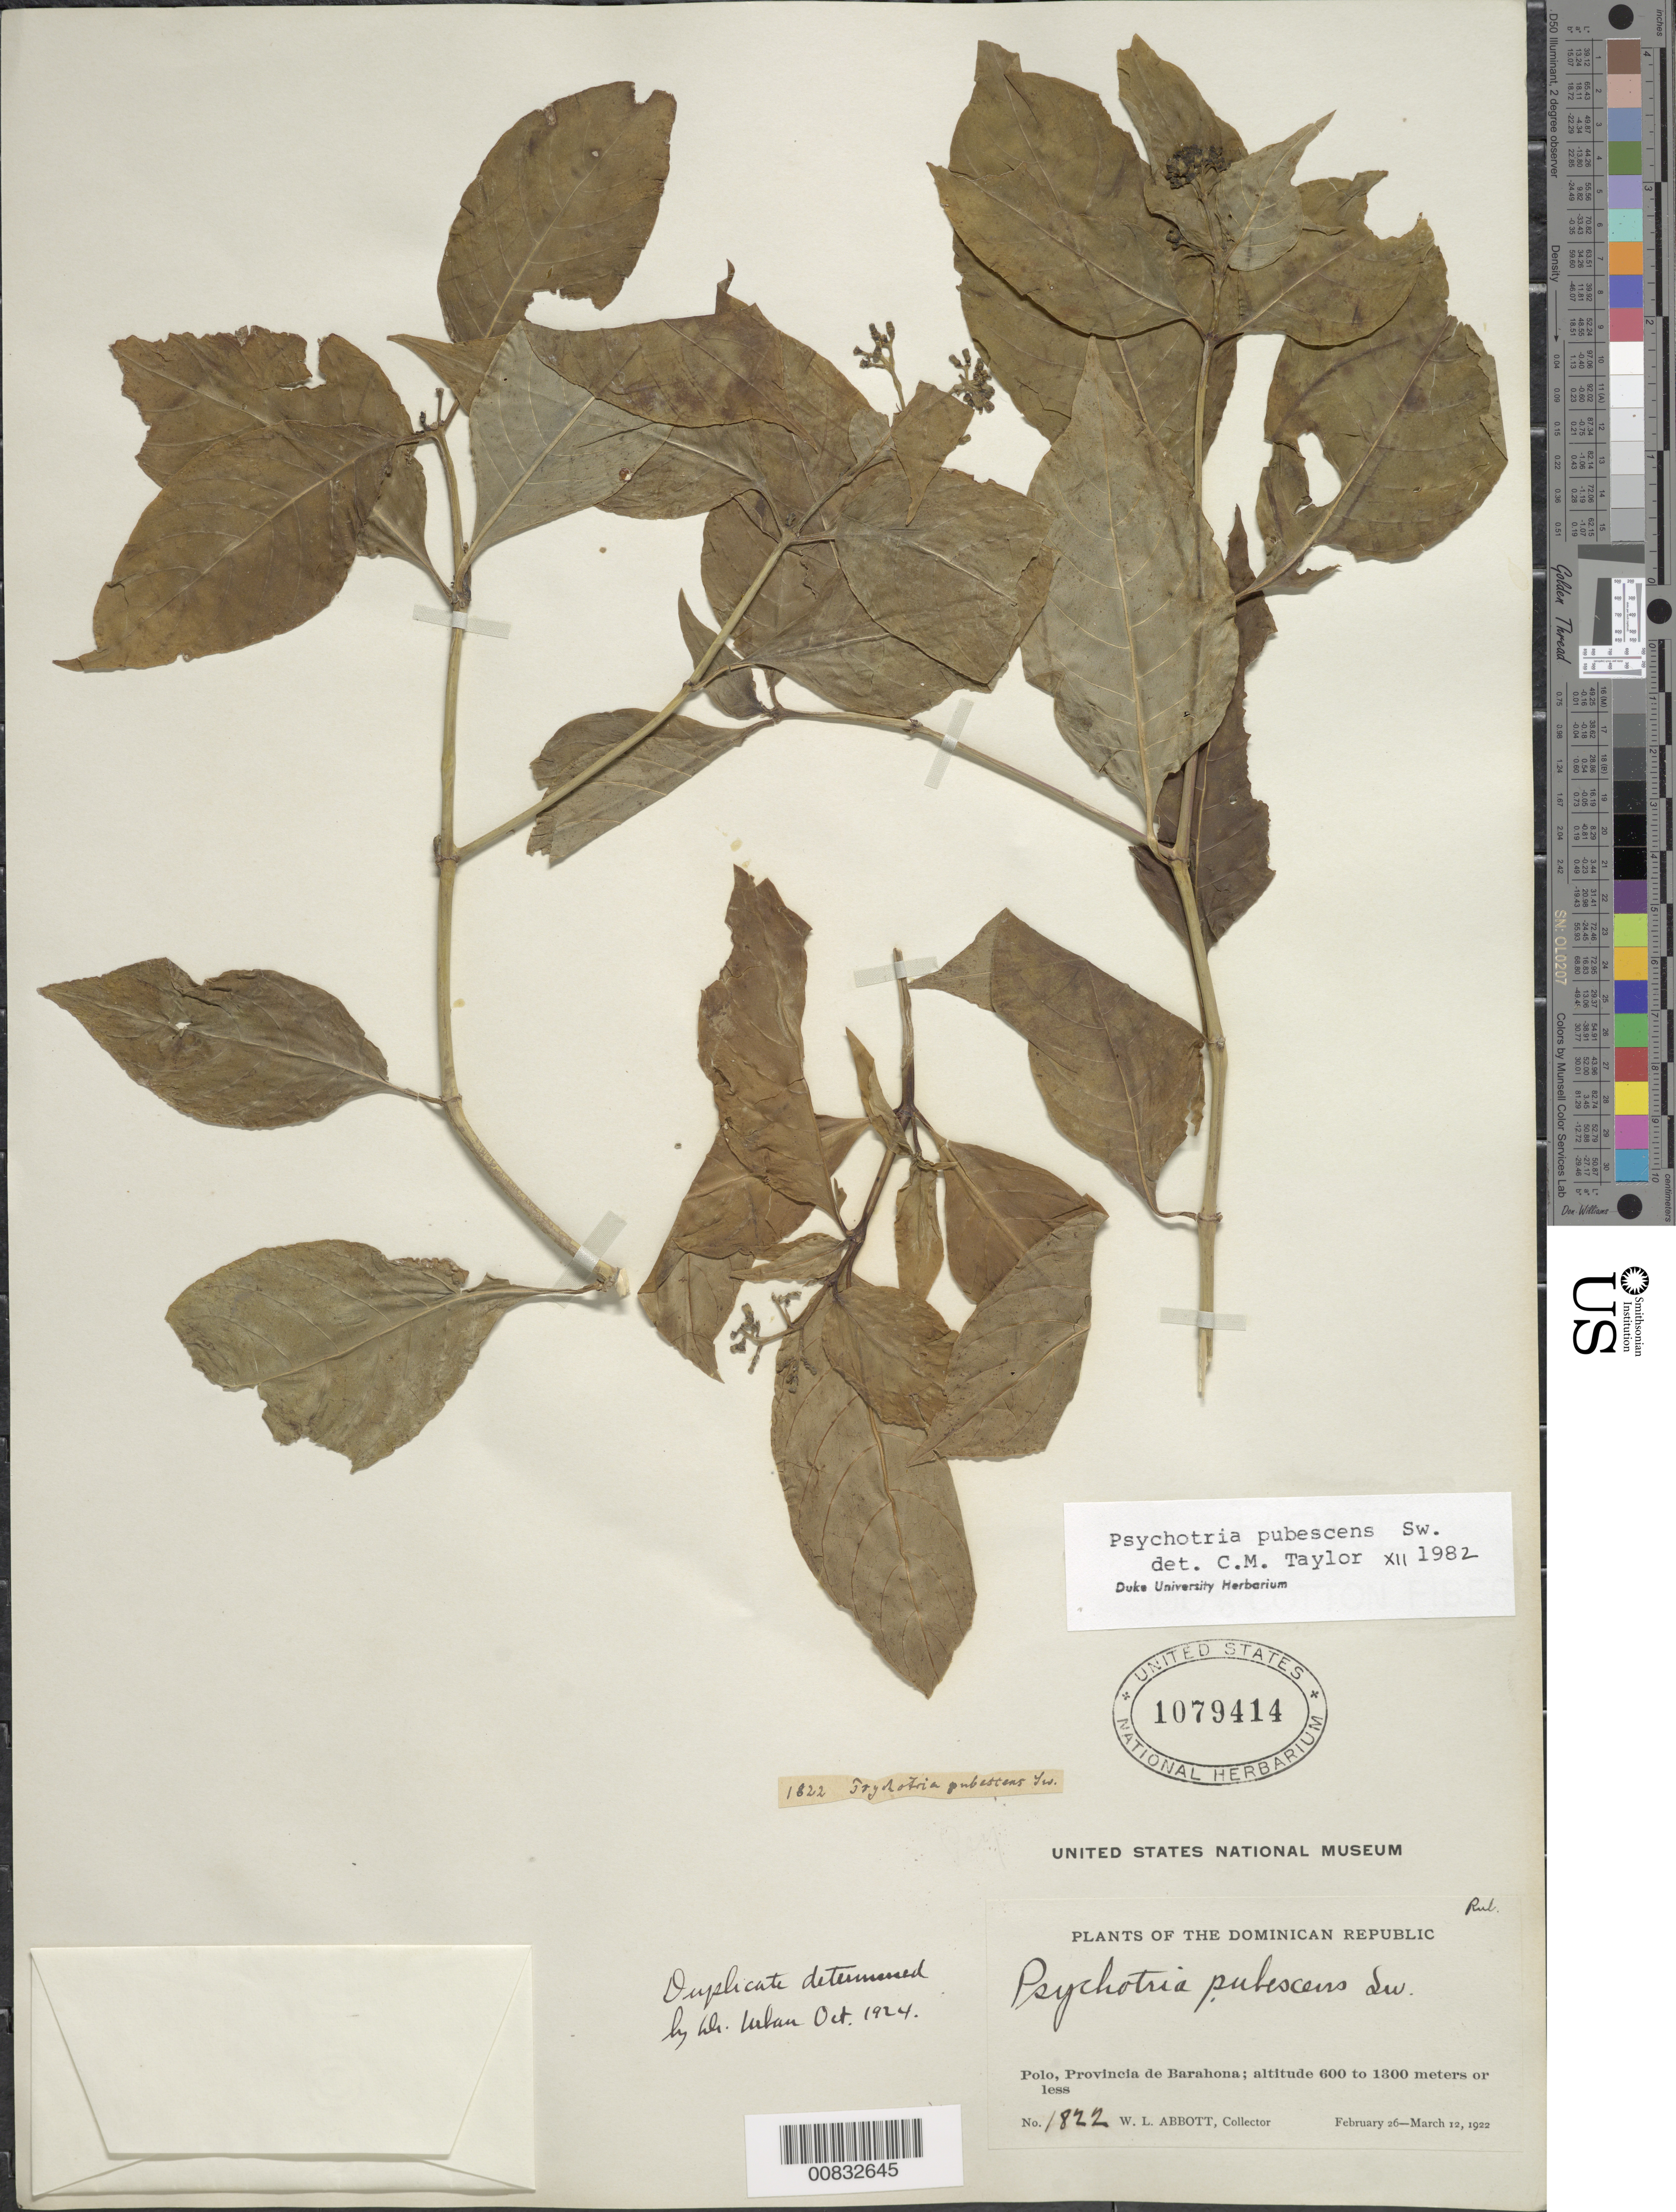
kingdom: Plantae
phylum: Tracheophyta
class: Magnoliopsida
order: Gentianales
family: Rubiaceae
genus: Psychotria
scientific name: Psychotria pubescens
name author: Sw.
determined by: Taylor, Charlotte M.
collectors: W. L. Abbott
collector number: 1822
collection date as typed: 26 Feb 1922 to 12 Mar 1922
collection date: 1922-02-26/1922-03-12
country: Dominican Republic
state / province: Barahona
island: Hispaniola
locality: Polo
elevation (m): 600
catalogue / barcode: US 1079414